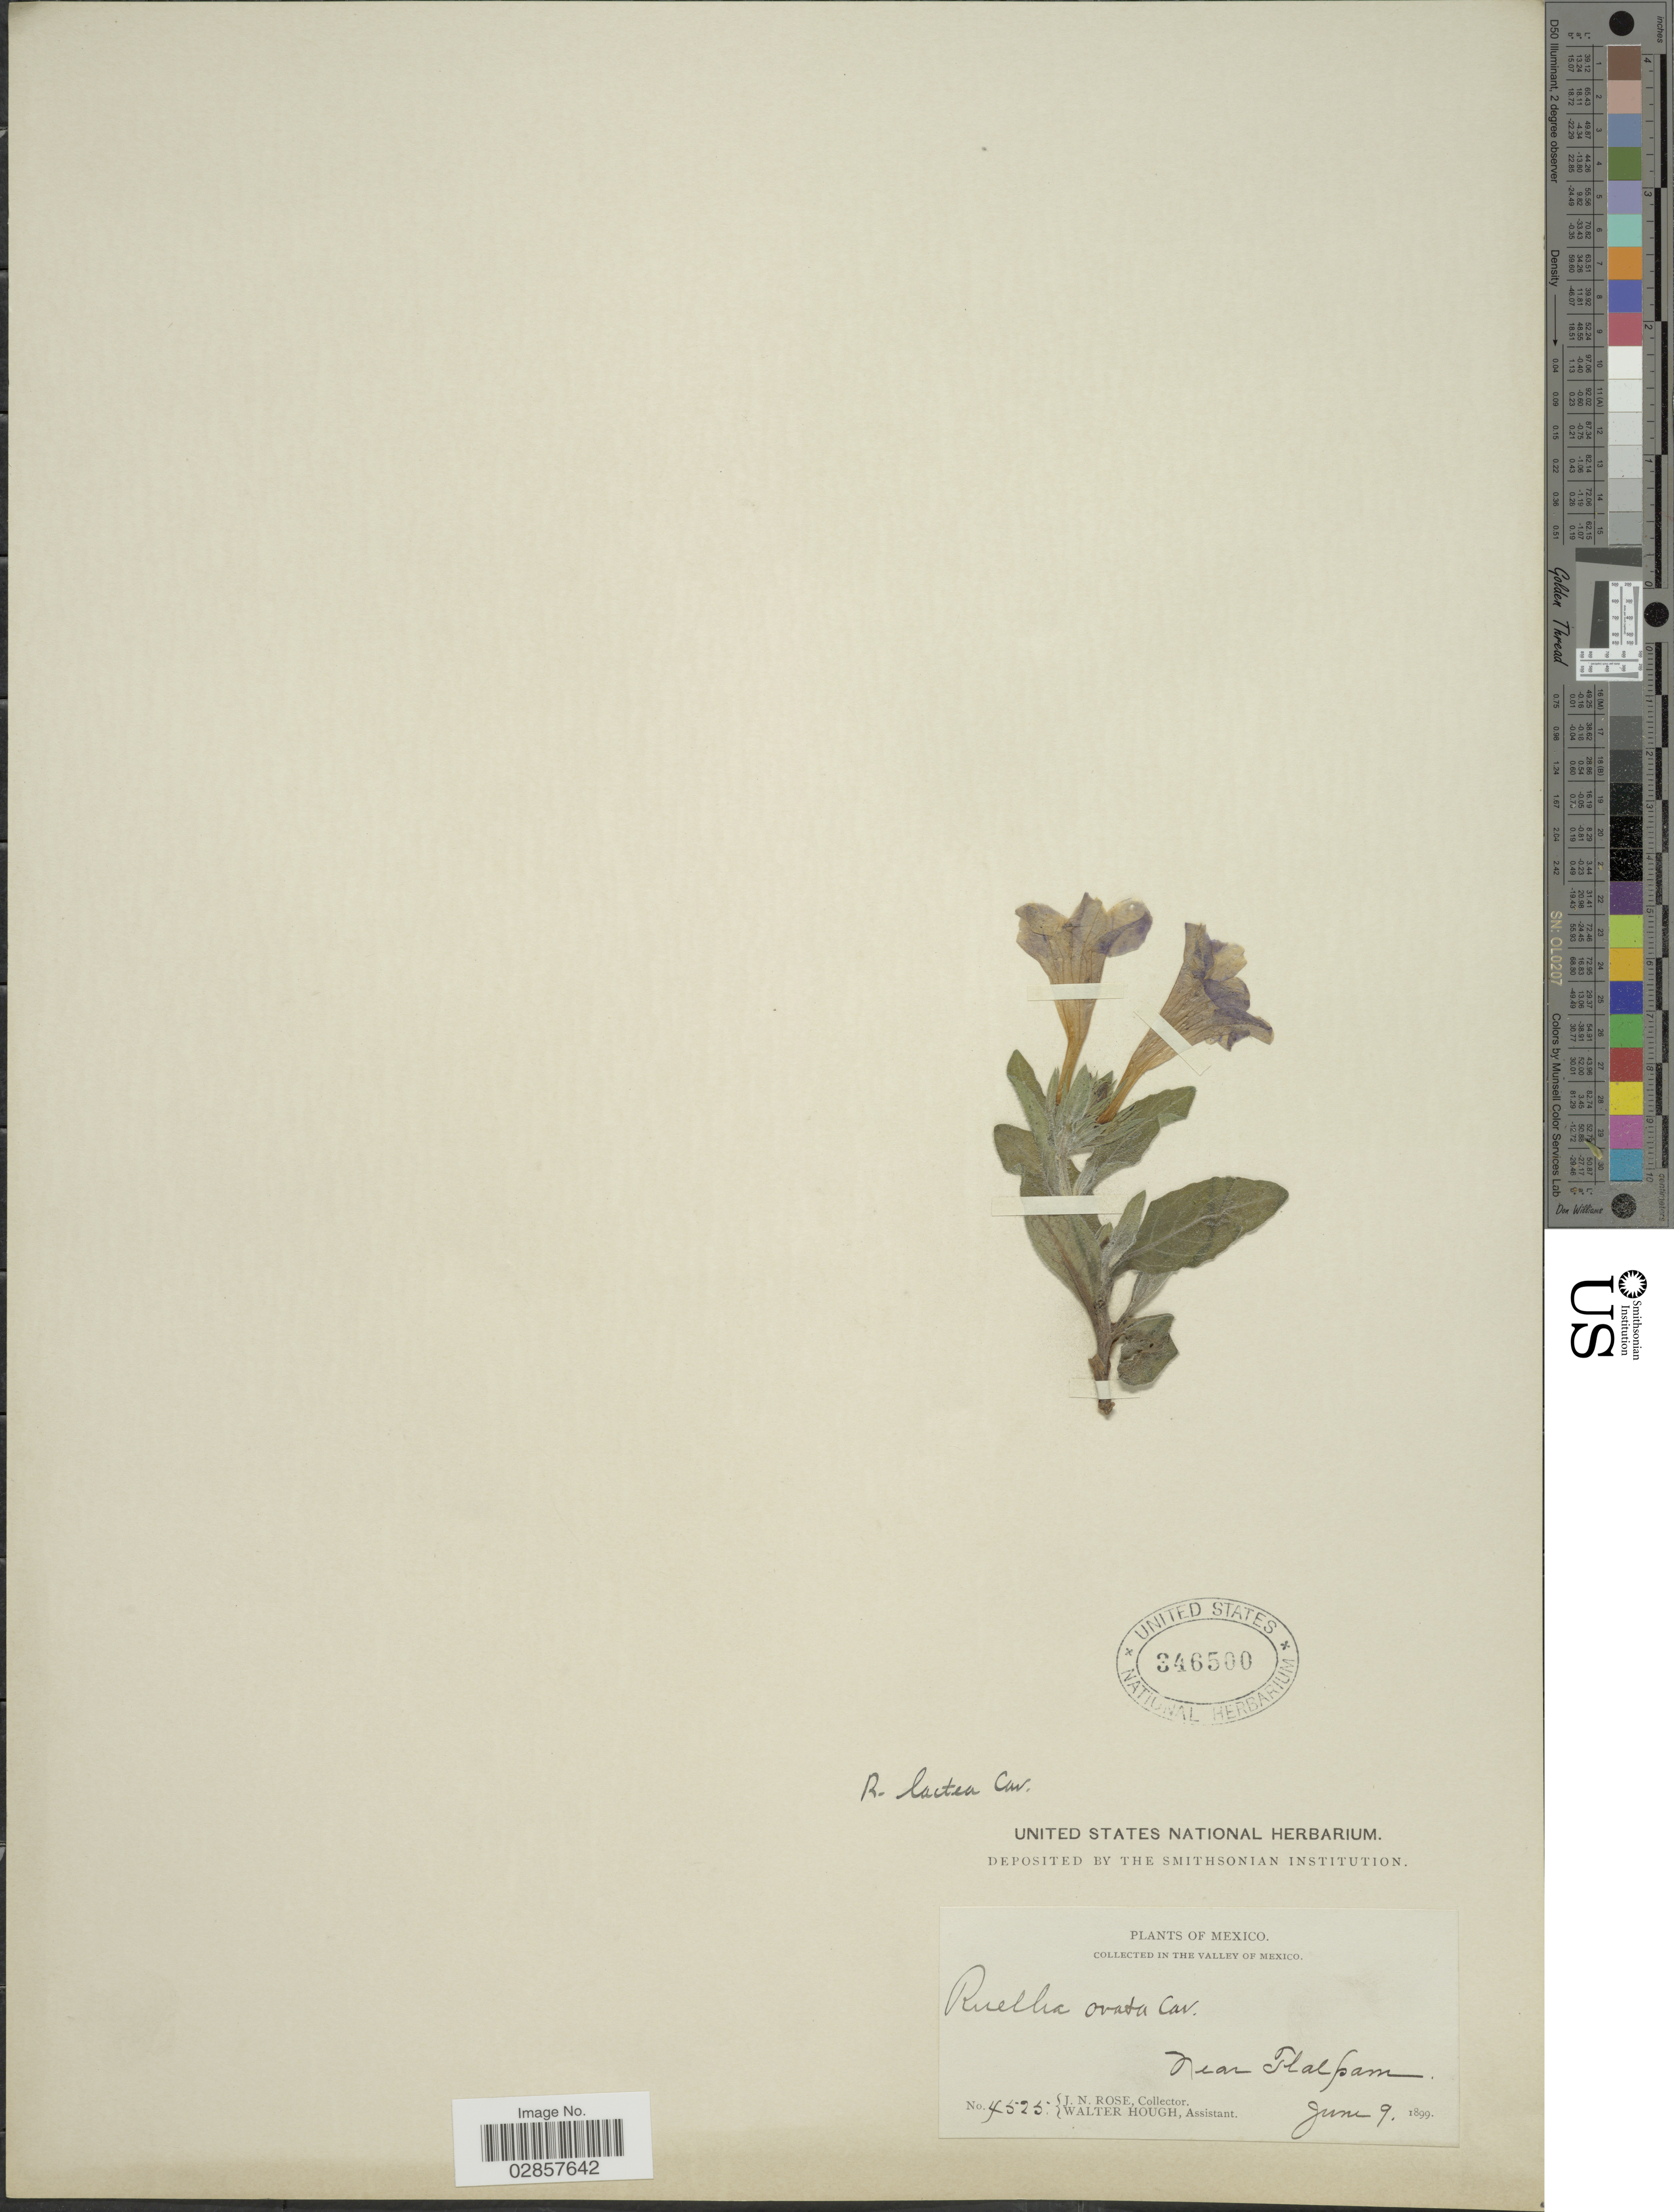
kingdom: Plantae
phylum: Tracheophyta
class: Magnoliopsida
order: Lamiales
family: Acanthaceae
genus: Ruellia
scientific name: Ruellia lactea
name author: Cav.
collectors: J. N. Rose & W. Hough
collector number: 4525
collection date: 1899-06-09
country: Mexico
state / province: México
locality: Valley of Mexico, Near Tlalpam.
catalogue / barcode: US 346500